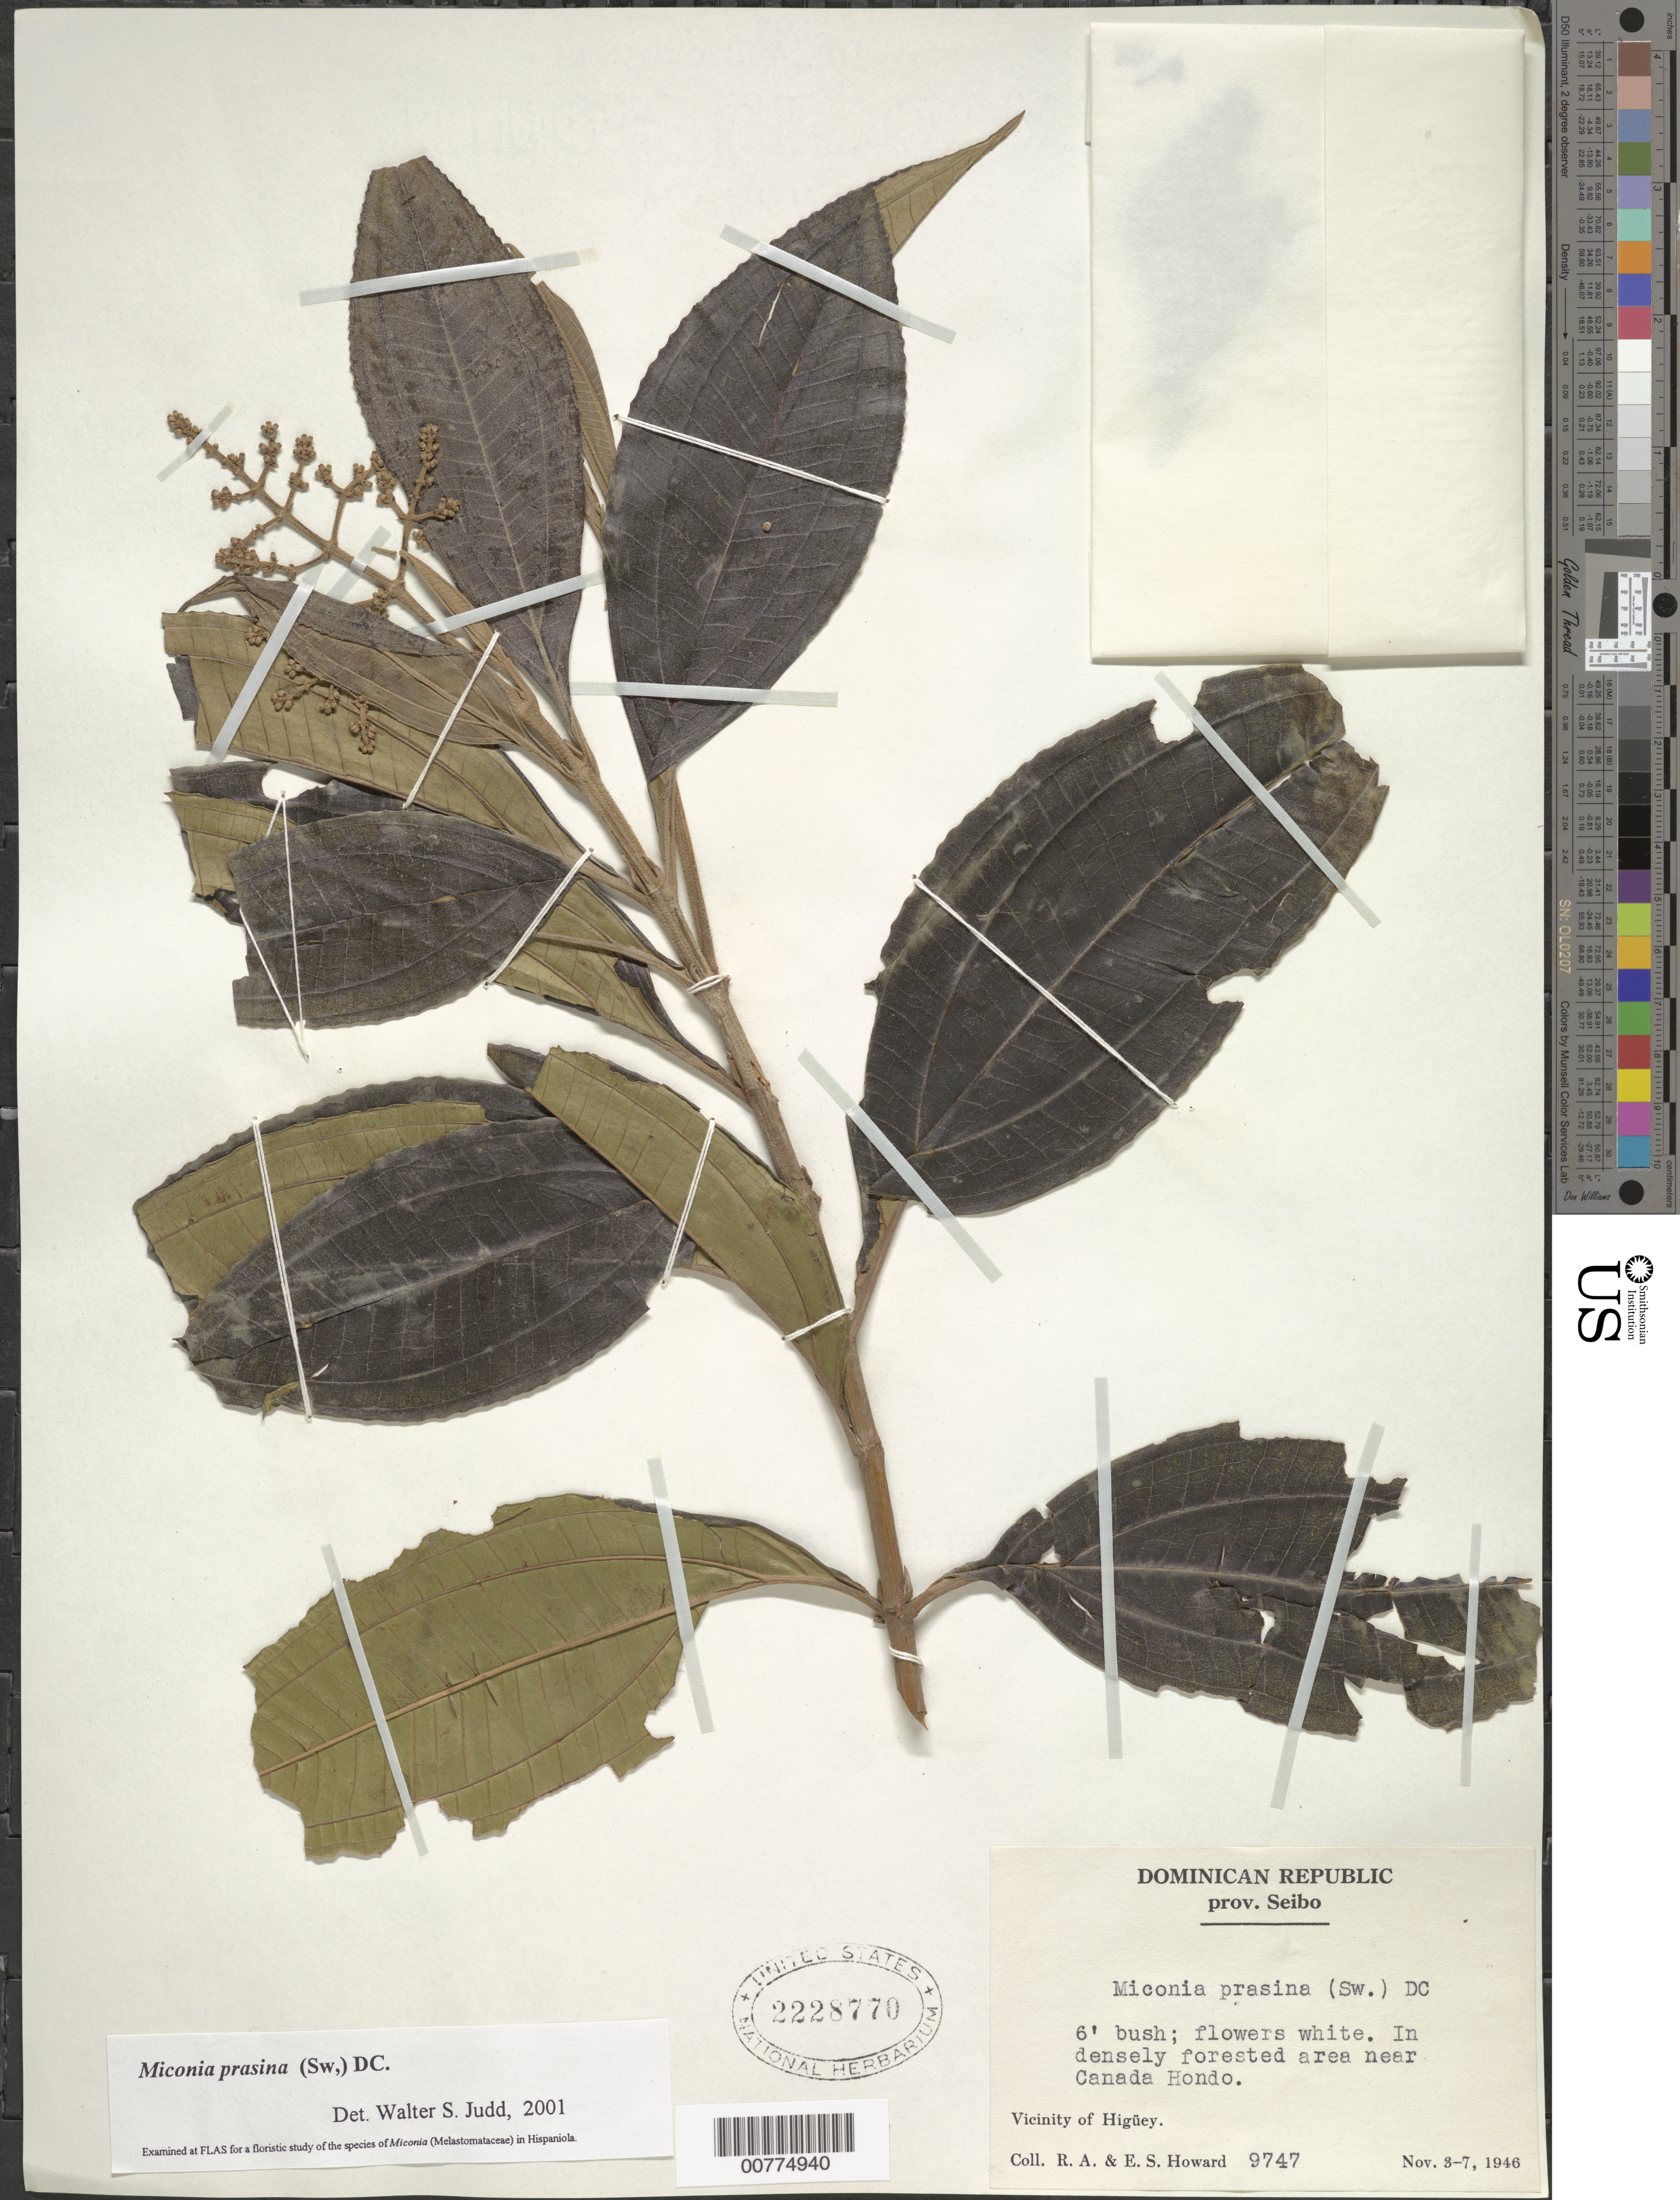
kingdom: Plantae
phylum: Tracheophyta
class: Magnoliopsida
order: Myrtales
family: Melastomataceae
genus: Miconia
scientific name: Miconia prasina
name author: (Sw.) DC.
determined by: Judd, Walter S.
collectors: R. A. Howard & E. S. Howard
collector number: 9747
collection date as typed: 03 Nov 1947 to 07 Nov 1947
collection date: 1947-11-03/1947-11-07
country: Dominican Republic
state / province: El Seibo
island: Hispaniola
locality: Vicinity of Higüey, near Canada Hondo.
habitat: In densely forested area.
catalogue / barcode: US 2228770